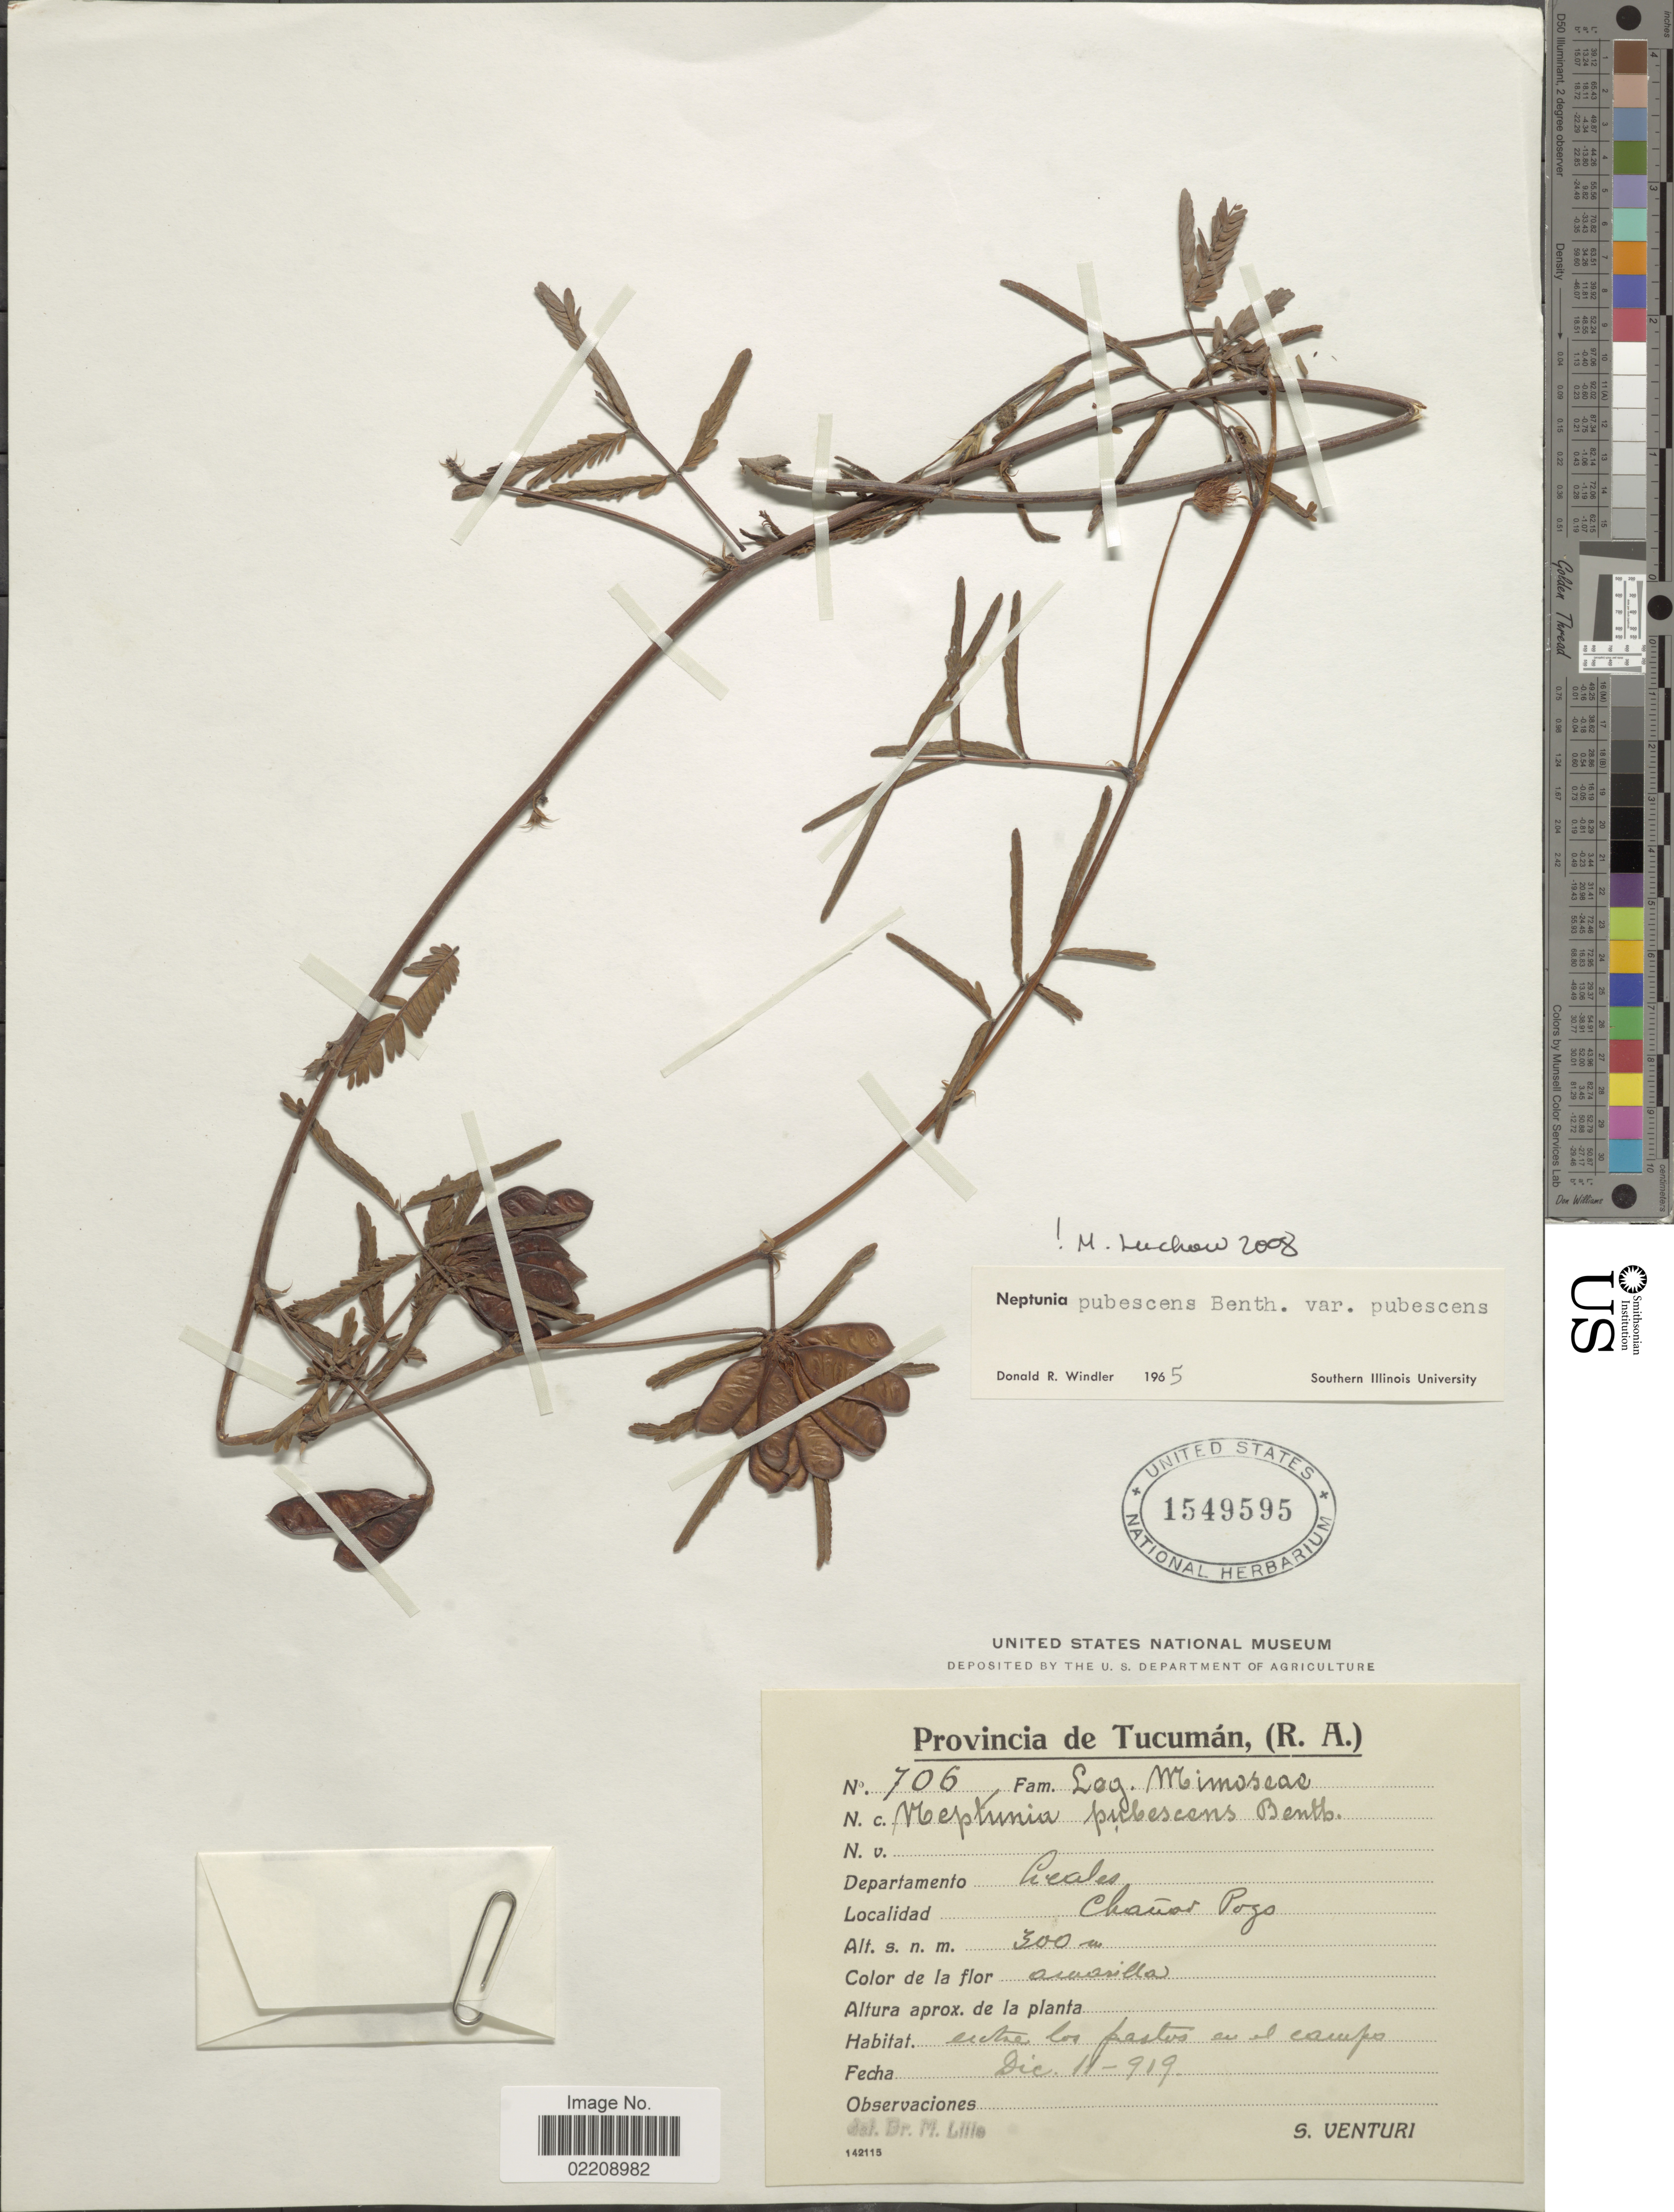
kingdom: Plantae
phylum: Tracheophyta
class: Magnoliopsida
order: Fabales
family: Fabaceae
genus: Neptunia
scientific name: Neptunia pubescens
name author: Benth.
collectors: S. Venturi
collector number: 706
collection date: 1919-12-11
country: Argentina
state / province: Tucuman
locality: Departamento Leales, Chanar Pozo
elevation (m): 300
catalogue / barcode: US 1549595